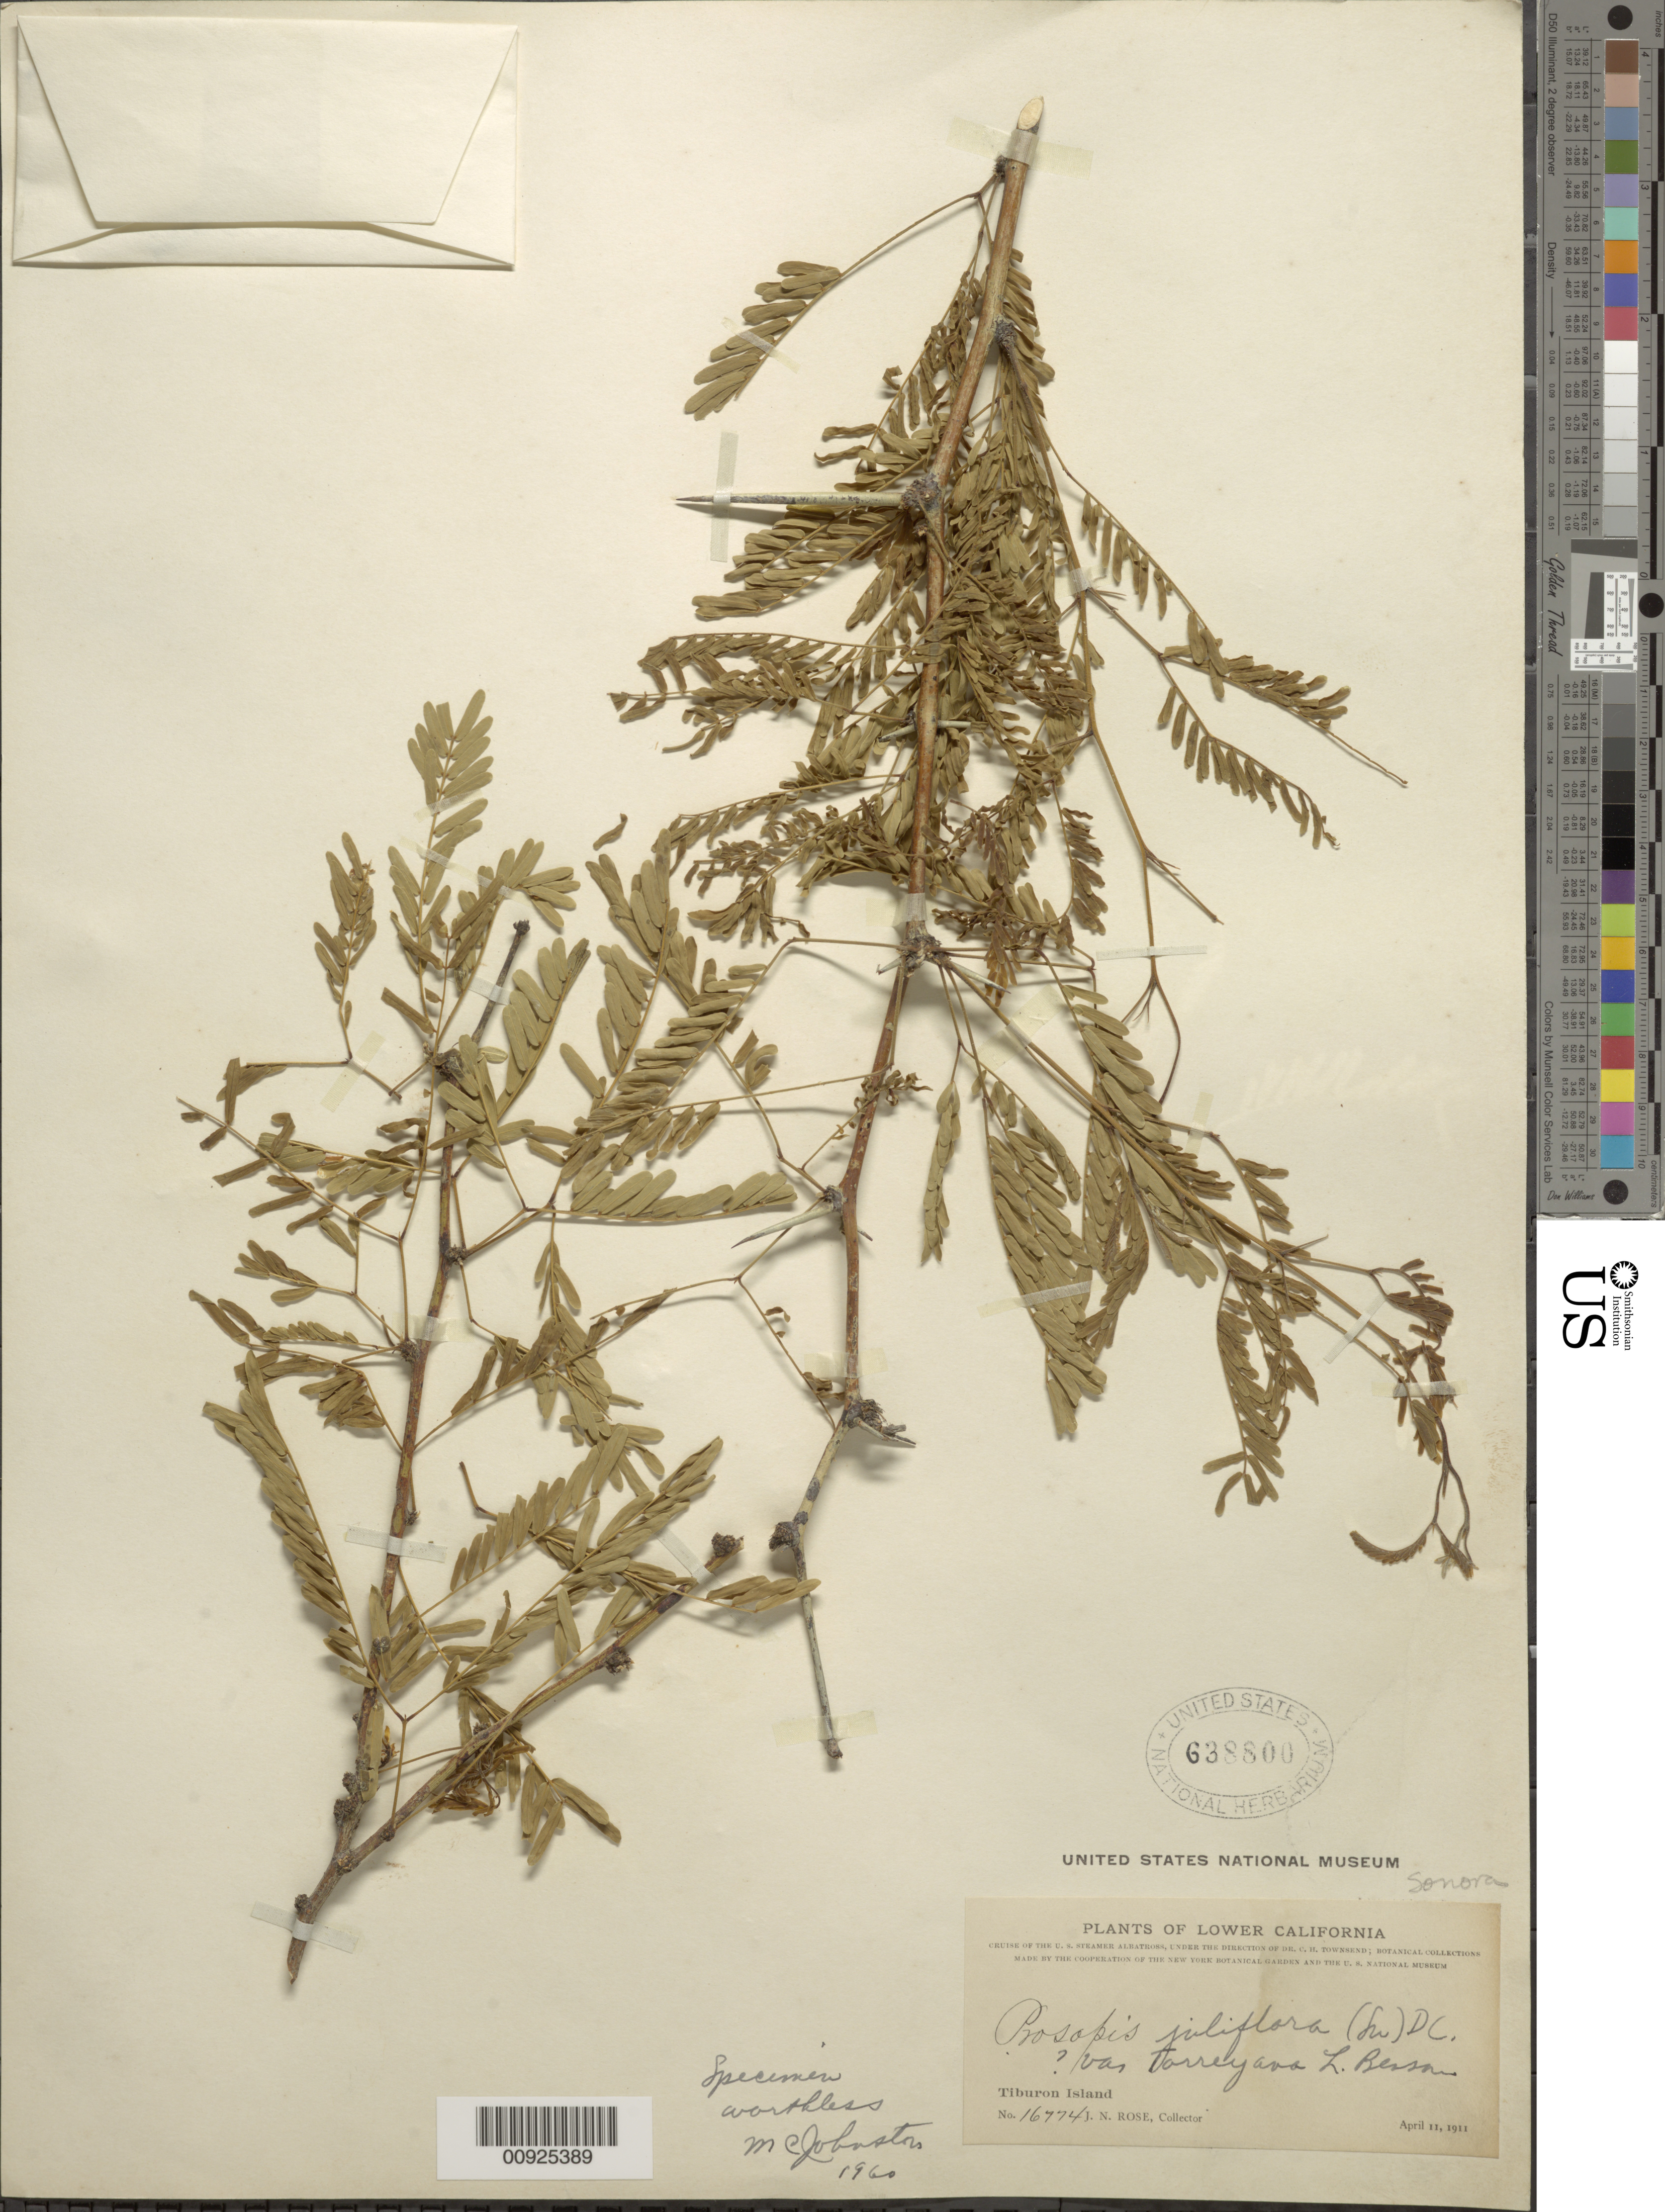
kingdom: Plantae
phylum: Tracheophyta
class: Magnoliopsida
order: Fabales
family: Fabaceae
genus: Neltuma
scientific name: Neltuma odorata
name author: (Torr. & Frém.) C. E. Hughes & G.P. Lewis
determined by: Strong, Mark T., (BOT), Smithsonian Institution - National Museum of Natural History (UNITED STATES)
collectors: J. N. Rose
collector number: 16774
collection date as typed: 11 Apr 1911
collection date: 1911-04-11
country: Mexico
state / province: Sonora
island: Tiburon I.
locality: Tiburon Island.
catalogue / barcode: US 638800